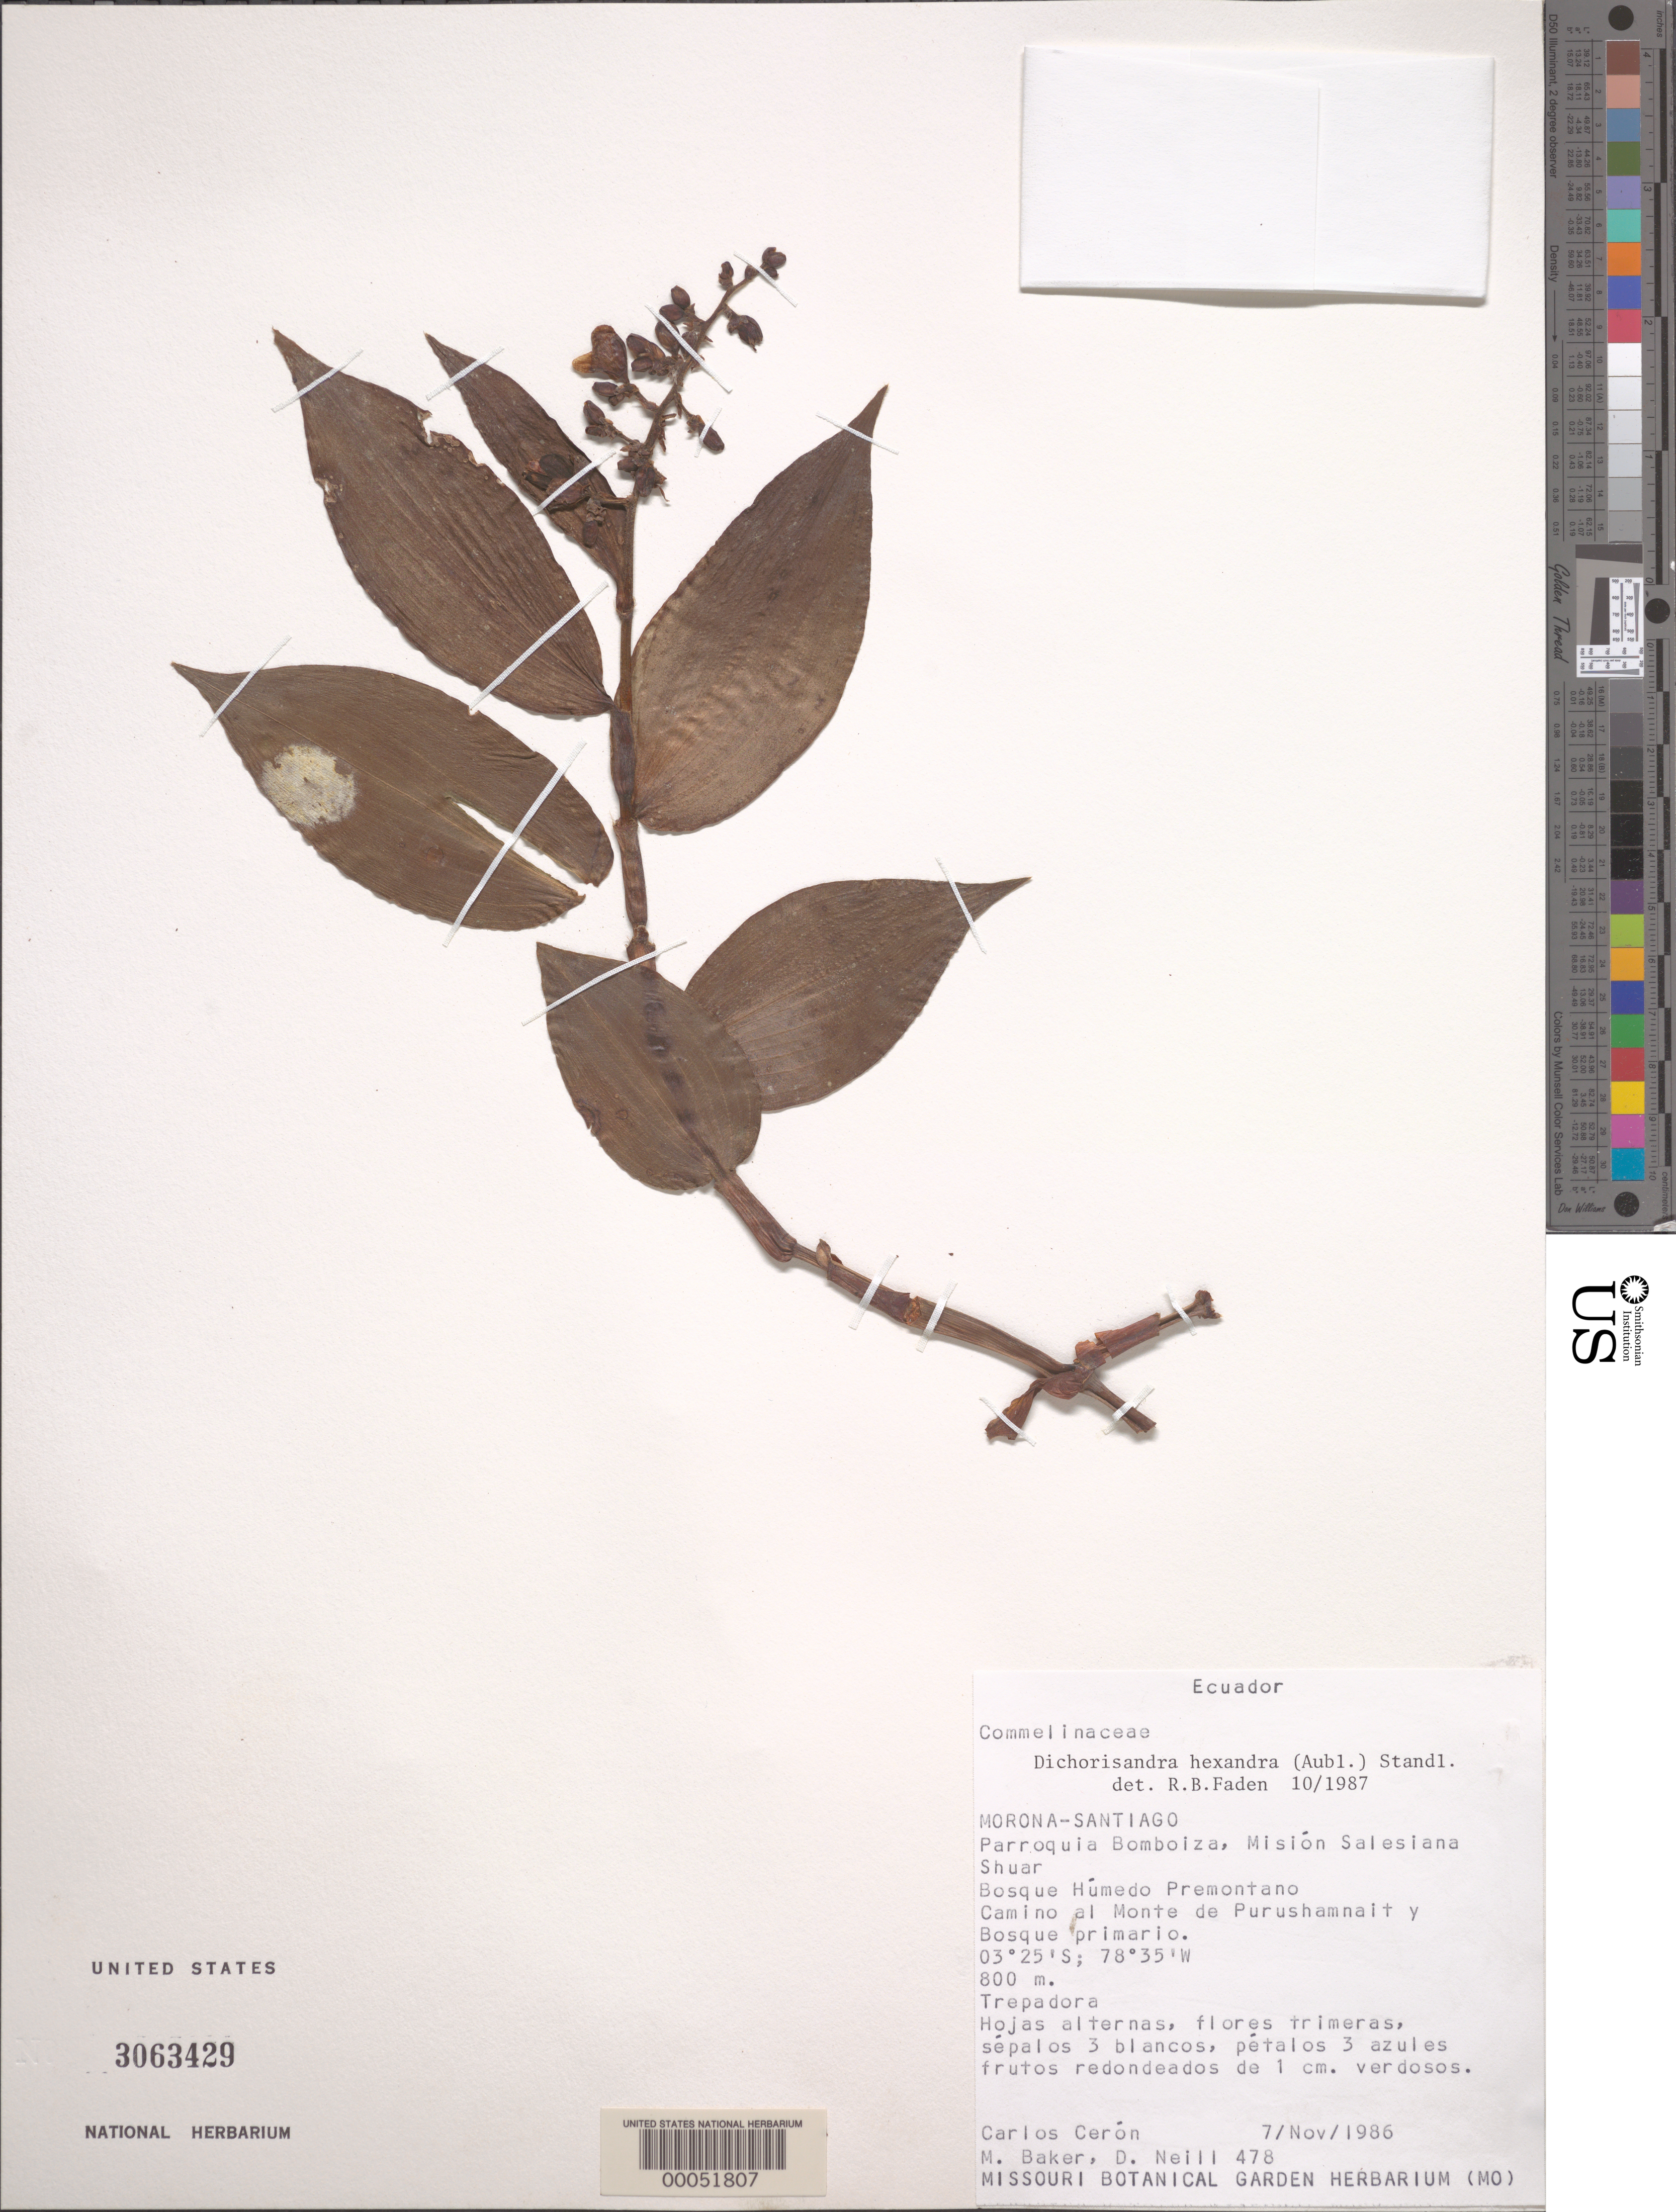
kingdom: Plantae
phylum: Tracheophyta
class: Liliopsida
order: Commelinales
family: Commelinaceae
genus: Dichorisandra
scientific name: Dichorisandra hexandra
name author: (Aubl.) Standl.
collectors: C. E. Cerón M.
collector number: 478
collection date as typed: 07 Nov 1986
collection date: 1986-11-07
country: Ecuador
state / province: Morona-Santiago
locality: Parroquia bomboiza, mision salesiana shuar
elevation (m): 800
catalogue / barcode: US 3063429